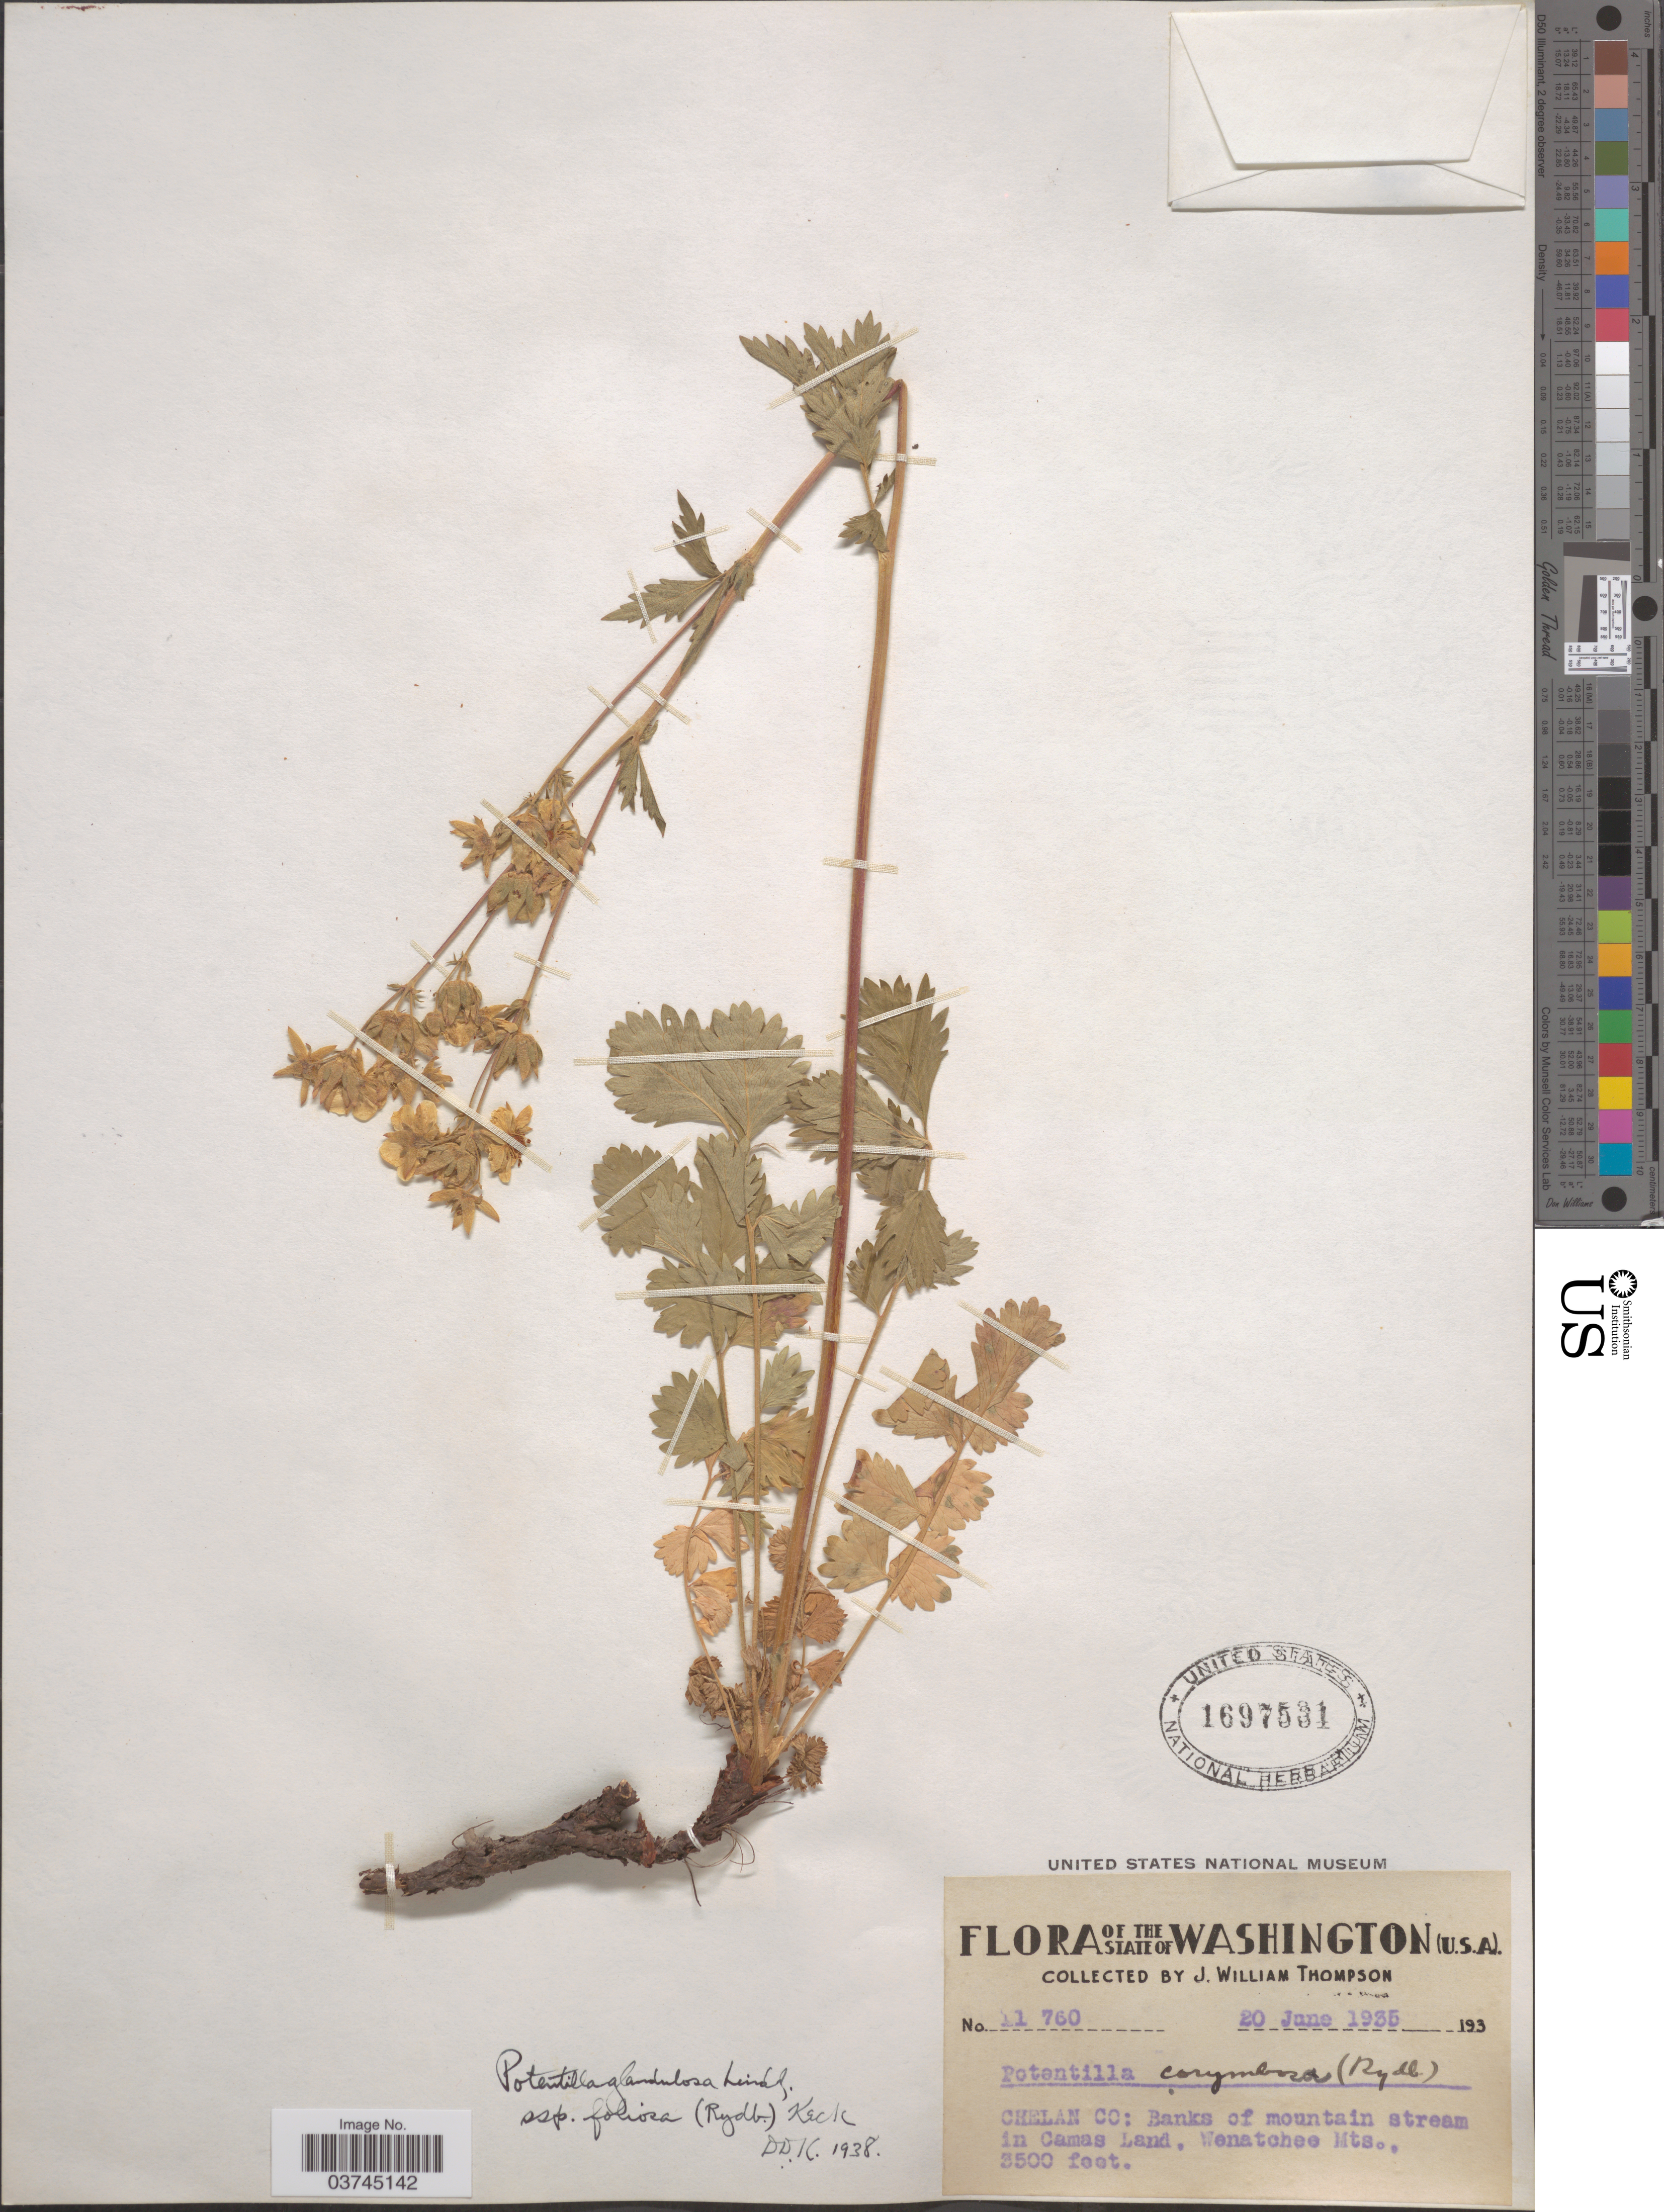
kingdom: Plantae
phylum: Tracheophyta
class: Magnoliopsida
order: Rosales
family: Rosaceae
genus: Drymocallis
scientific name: Drymocallis foliosa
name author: Rydb.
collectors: J. W. Thompson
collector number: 11760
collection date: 1935-06-20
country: United States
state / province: Washington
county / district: Chelan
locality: Chelan Co: Banks of mountain stream in Camas Land, Wenatchee Mts.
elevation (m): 1067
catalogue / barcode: US 1697531